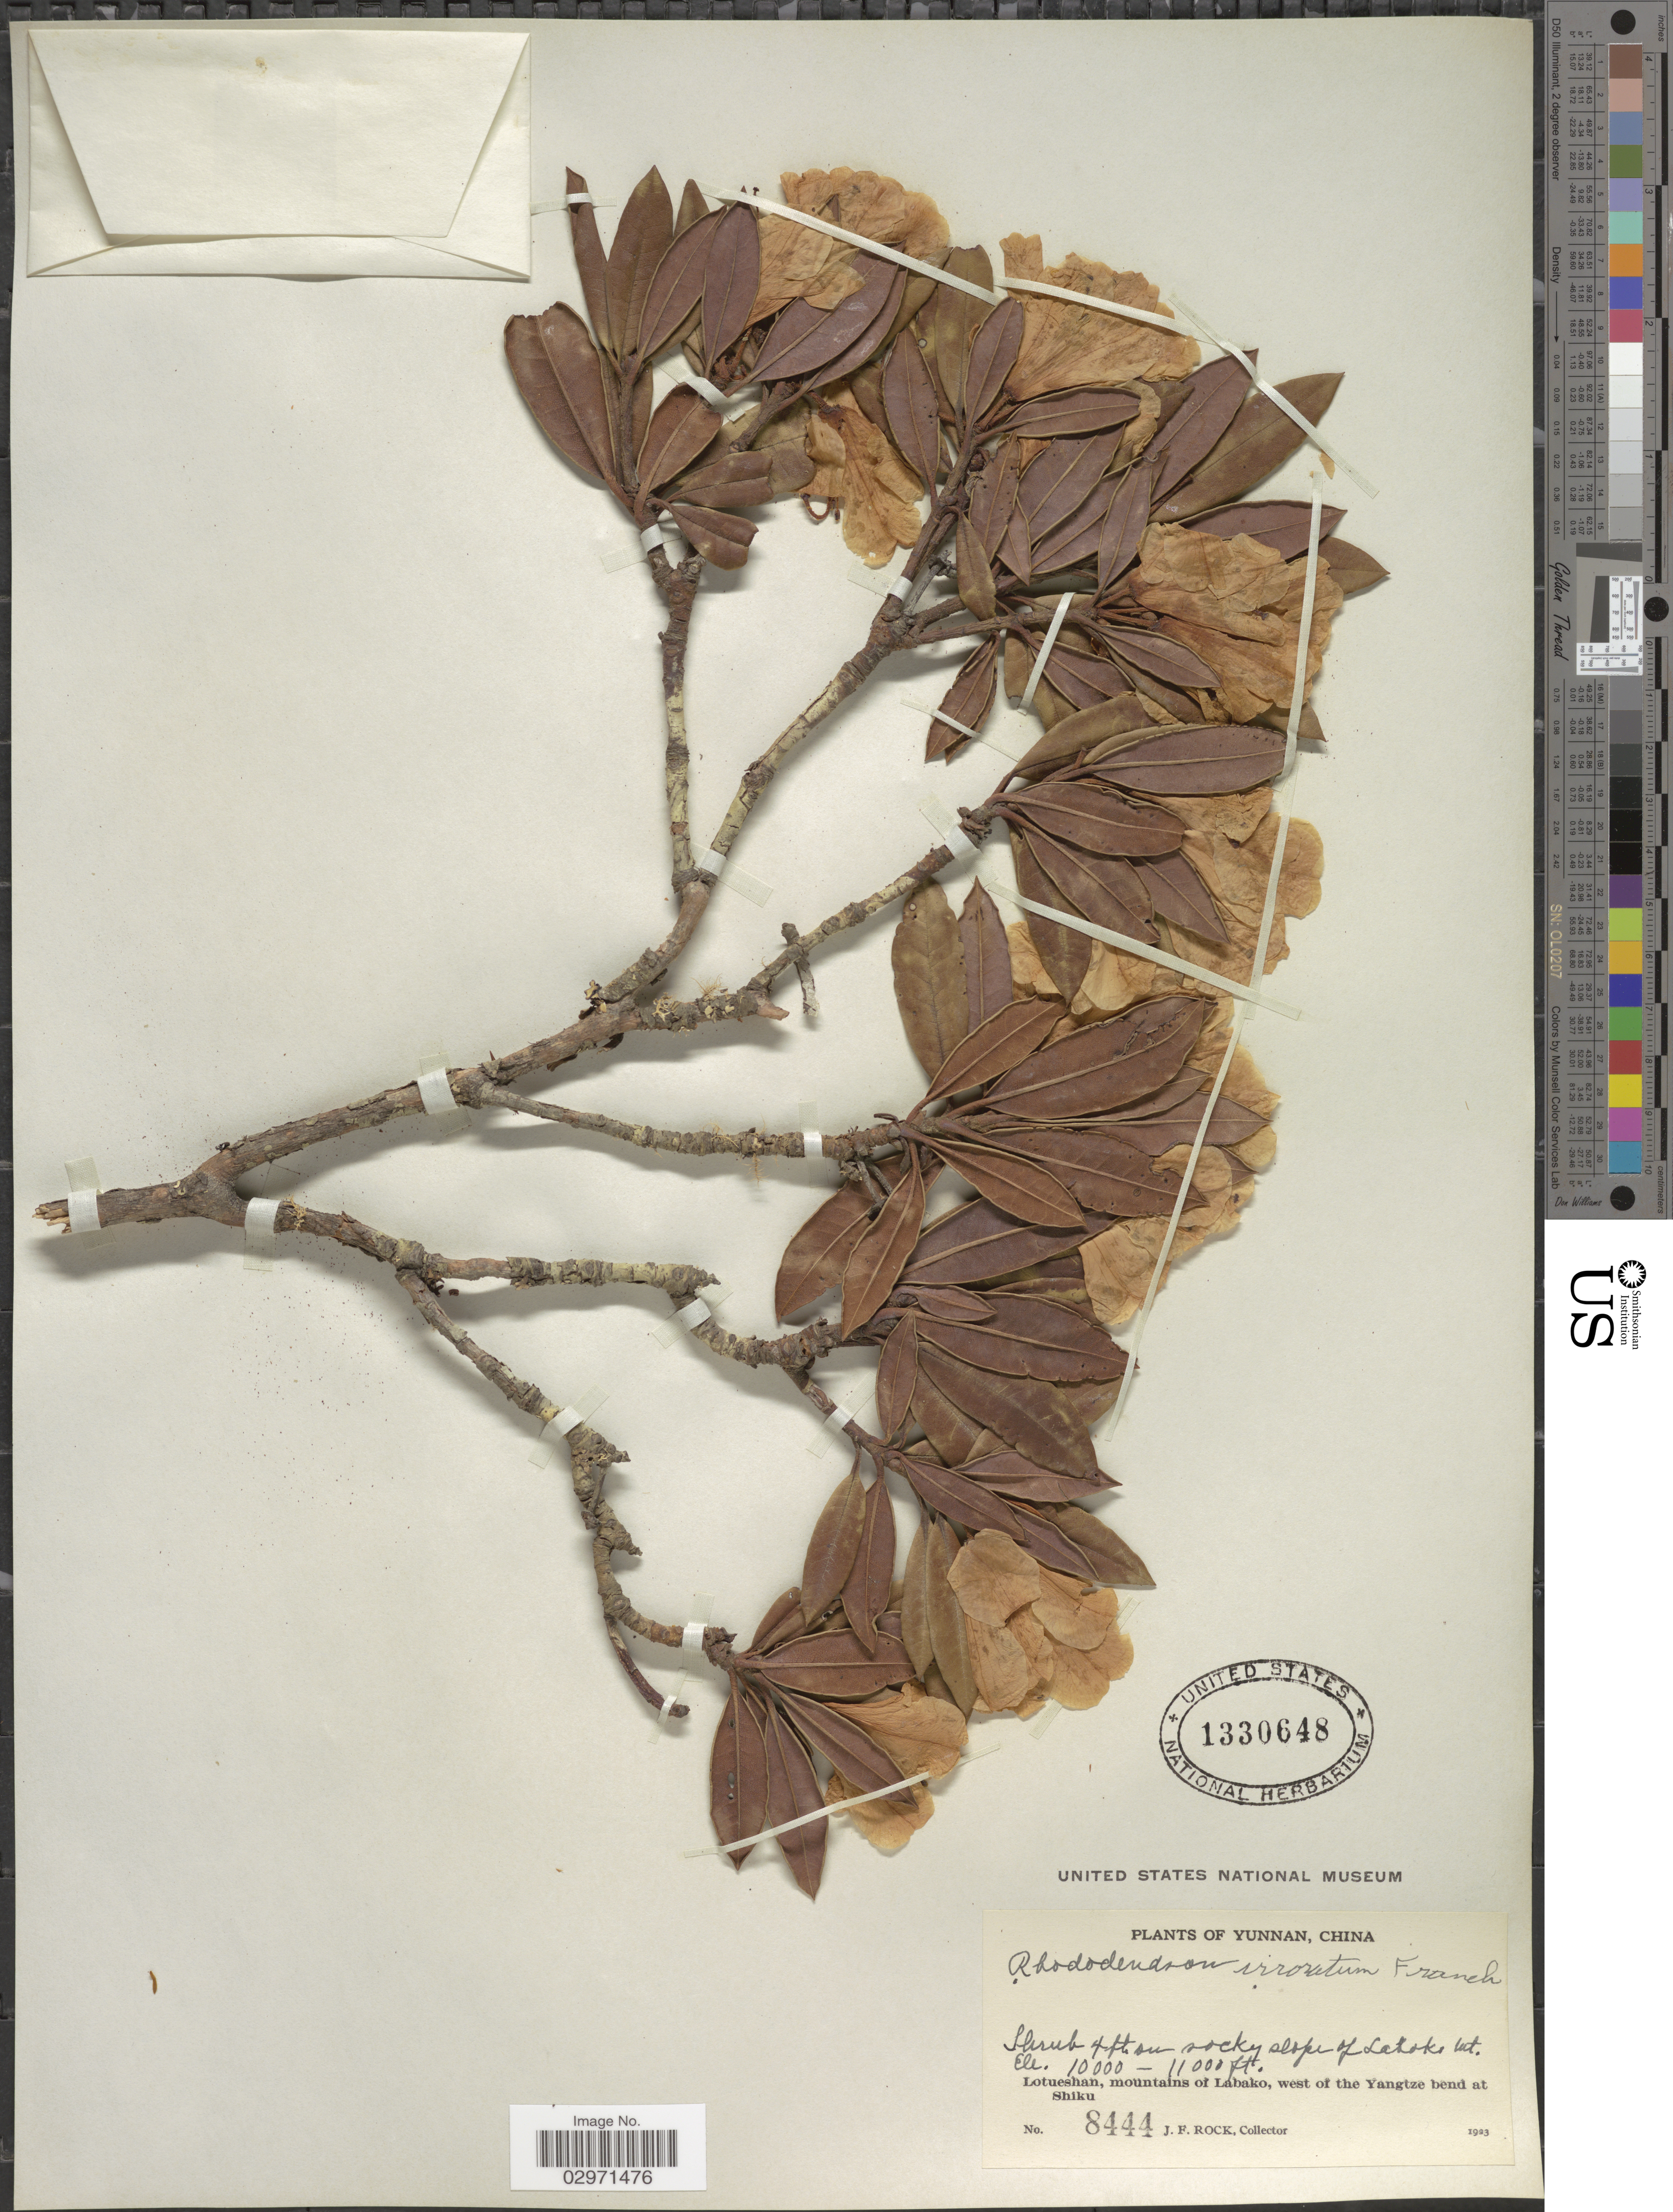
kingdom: Plantae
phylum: Tracheophyta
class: Magnoliopsida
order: Ericales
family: Ericaceae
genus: Rhododendron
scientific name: Rhododendron irroratum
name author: Franch.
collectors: J. Rock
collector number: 8444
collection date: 1923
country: China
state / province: Yunnan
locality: Lotueshan, mountains of Labako, west of the Yangtze bend at Shiku. Rocky slope of Labako mt.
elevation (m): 3048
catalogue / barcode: US 1330648